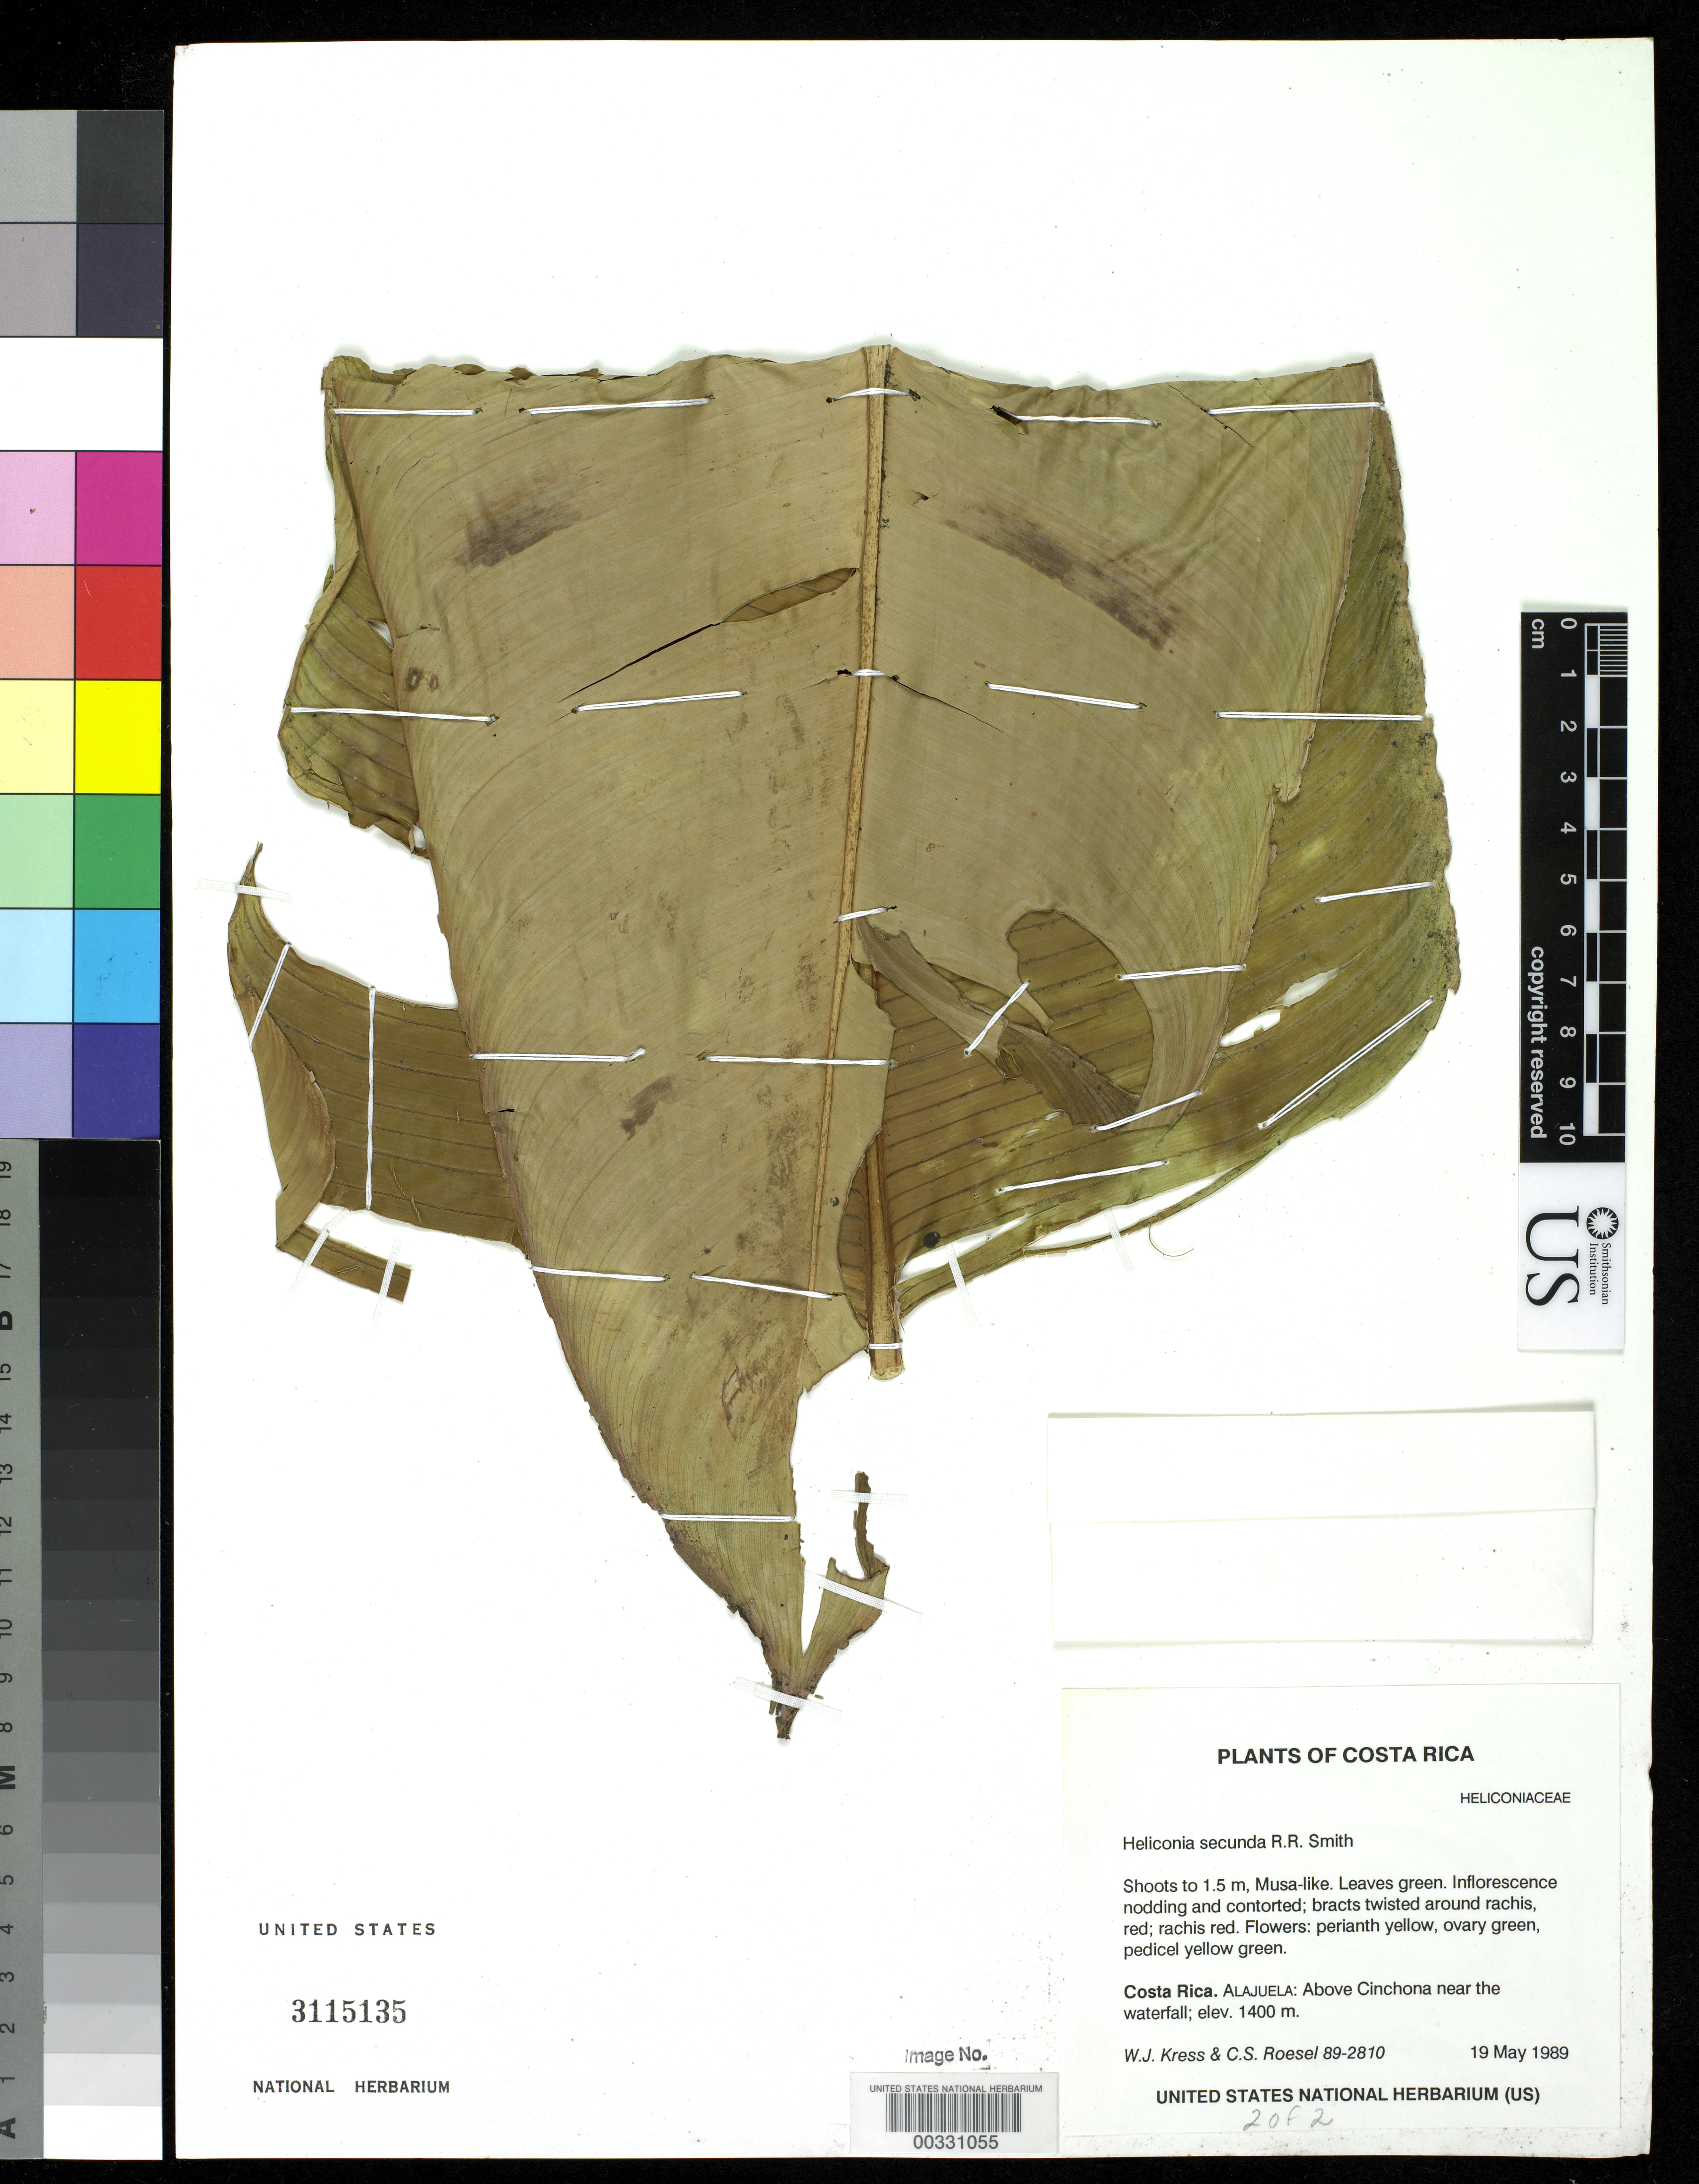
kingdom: Plantae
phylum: Tracheophyta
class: Liliopsida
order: Zingiberales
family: Heliconiaceae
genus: Heliconia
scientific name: Heliconia secunda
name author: R.R. Sm.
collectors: W. J. Kress & C. S. Roesel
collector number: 89-2810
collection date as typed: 19 May 1989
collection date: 1989-05-19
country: Costa Rica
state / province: Alajuela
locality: Above Cinchona near the waterfall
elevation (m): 1400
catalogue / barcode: US 3115135